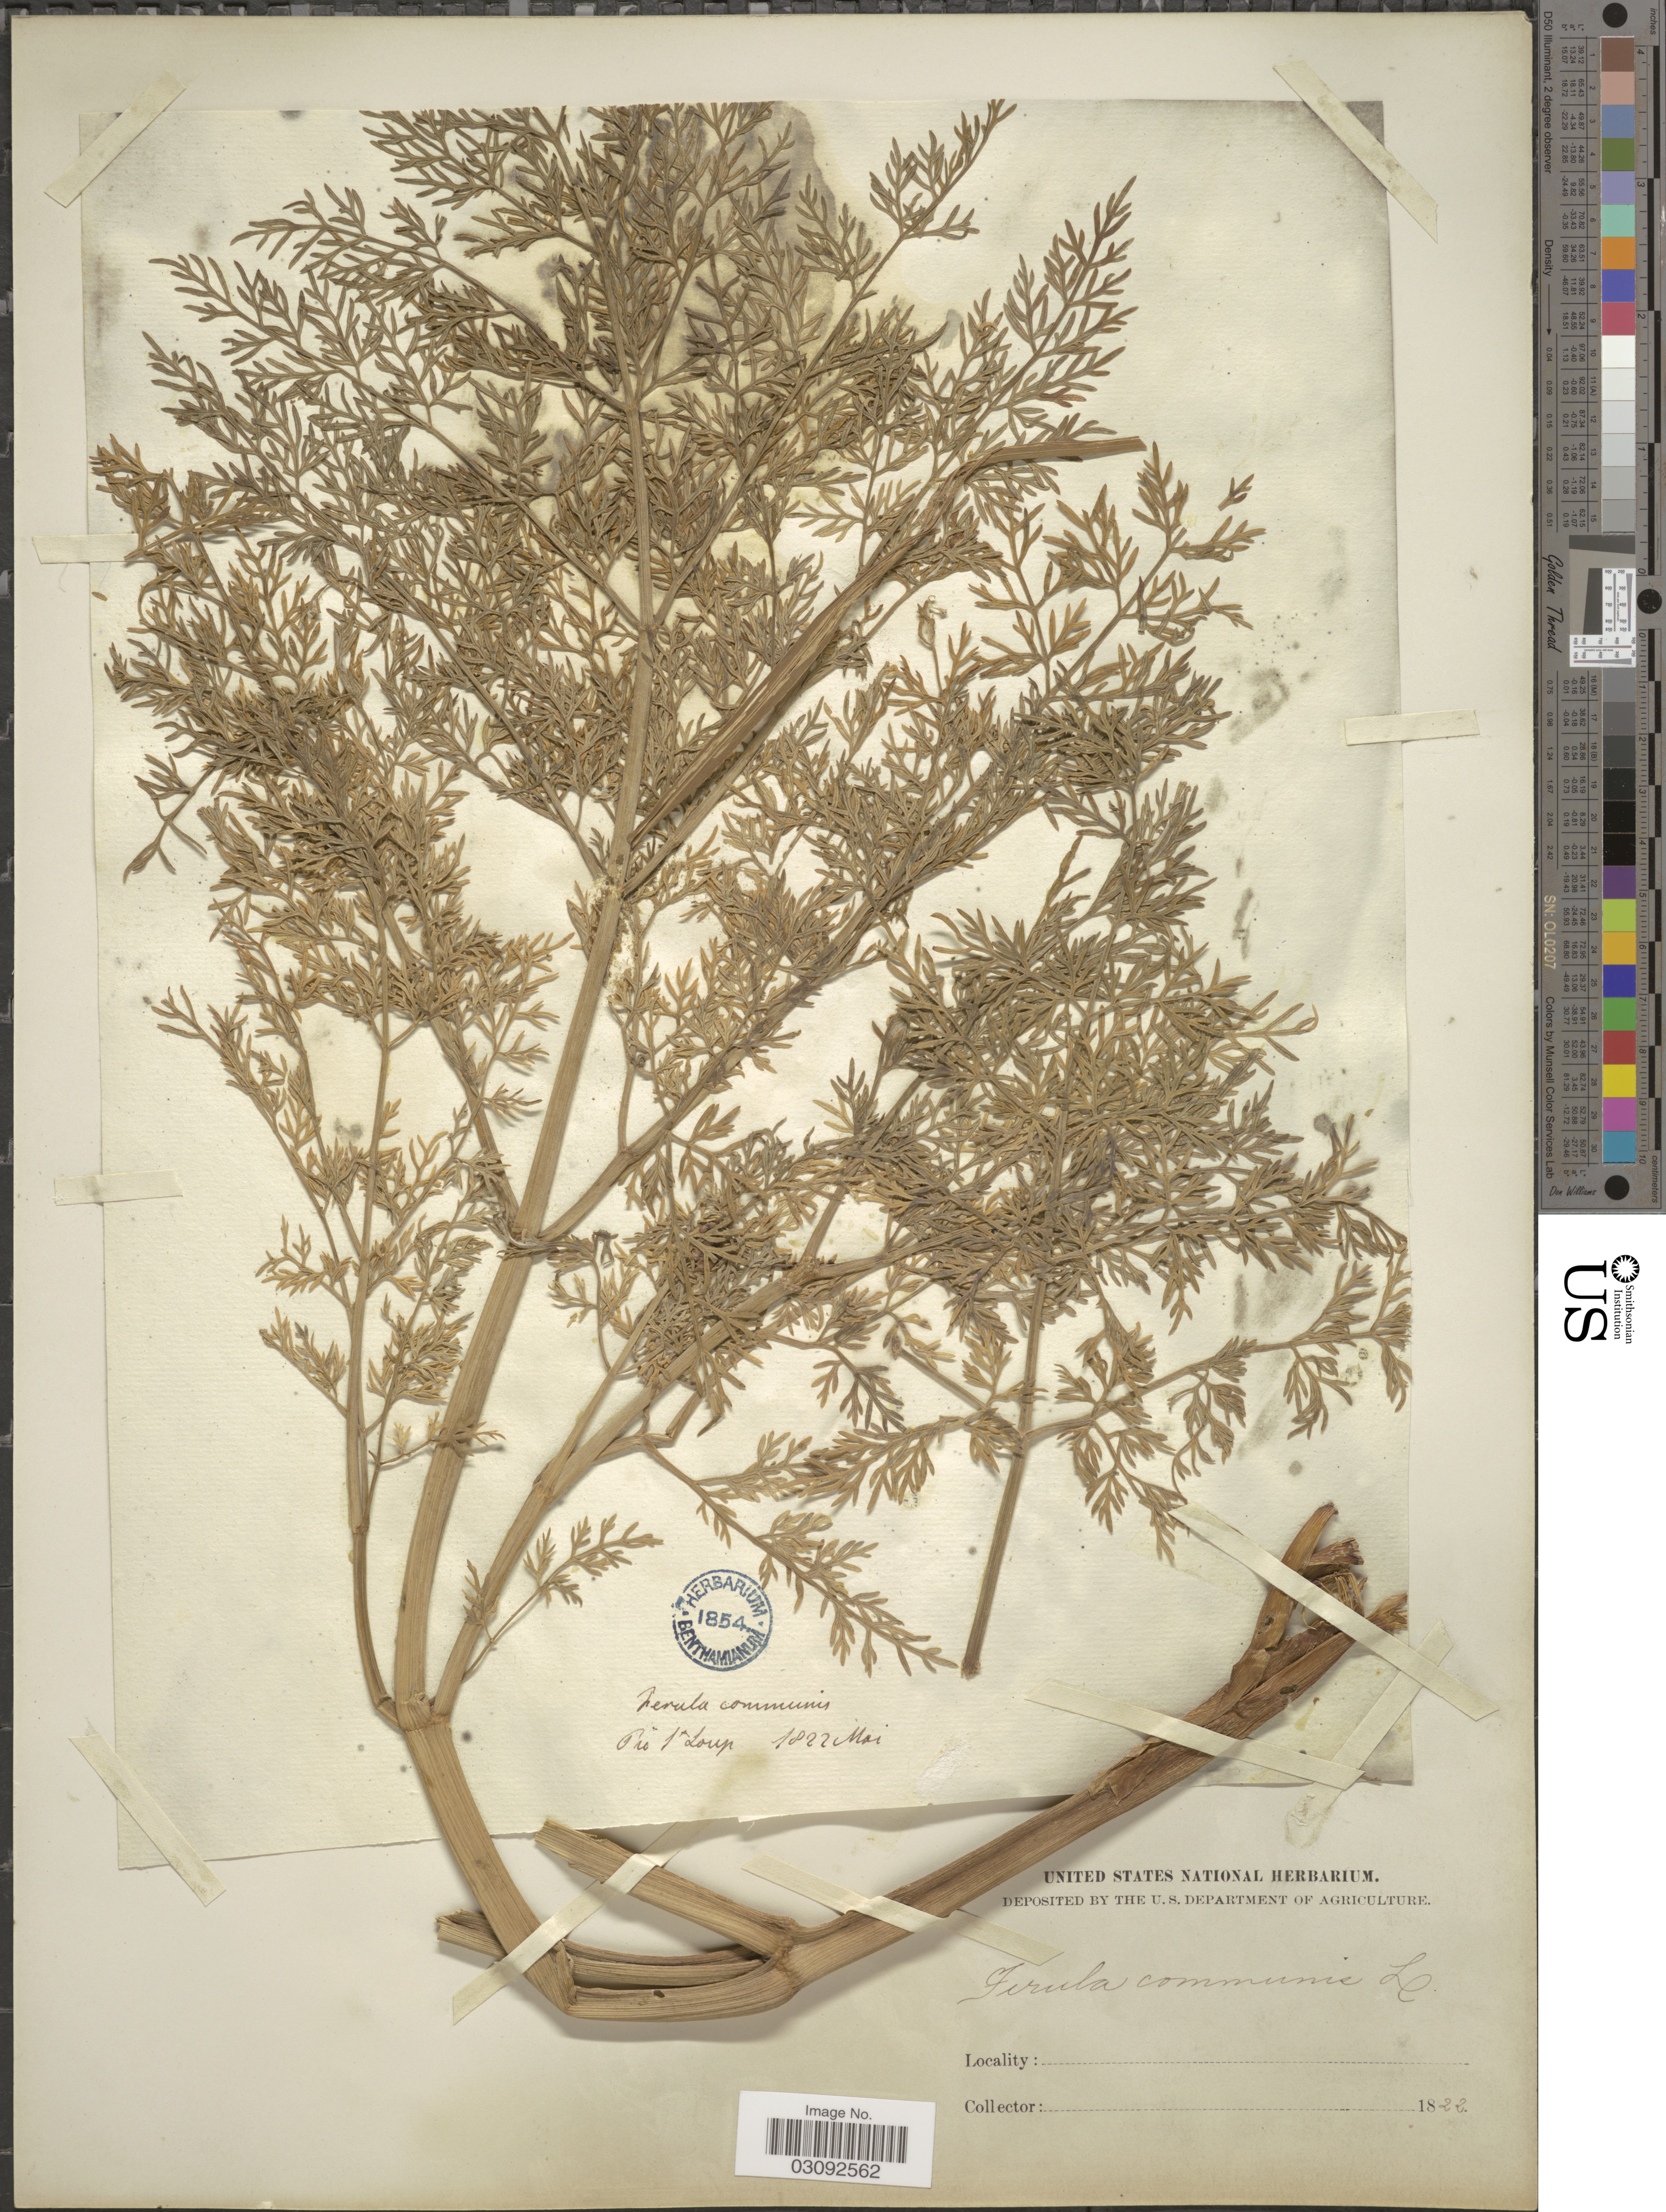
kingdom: Plantae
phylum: Tracheophyta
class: Magnoliopsida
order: Apiales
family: Apiaceae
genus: Ferula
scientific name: Ferula communis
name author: L.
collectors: ex herb. United States National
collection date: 1822-05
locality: Pic St. Loup.